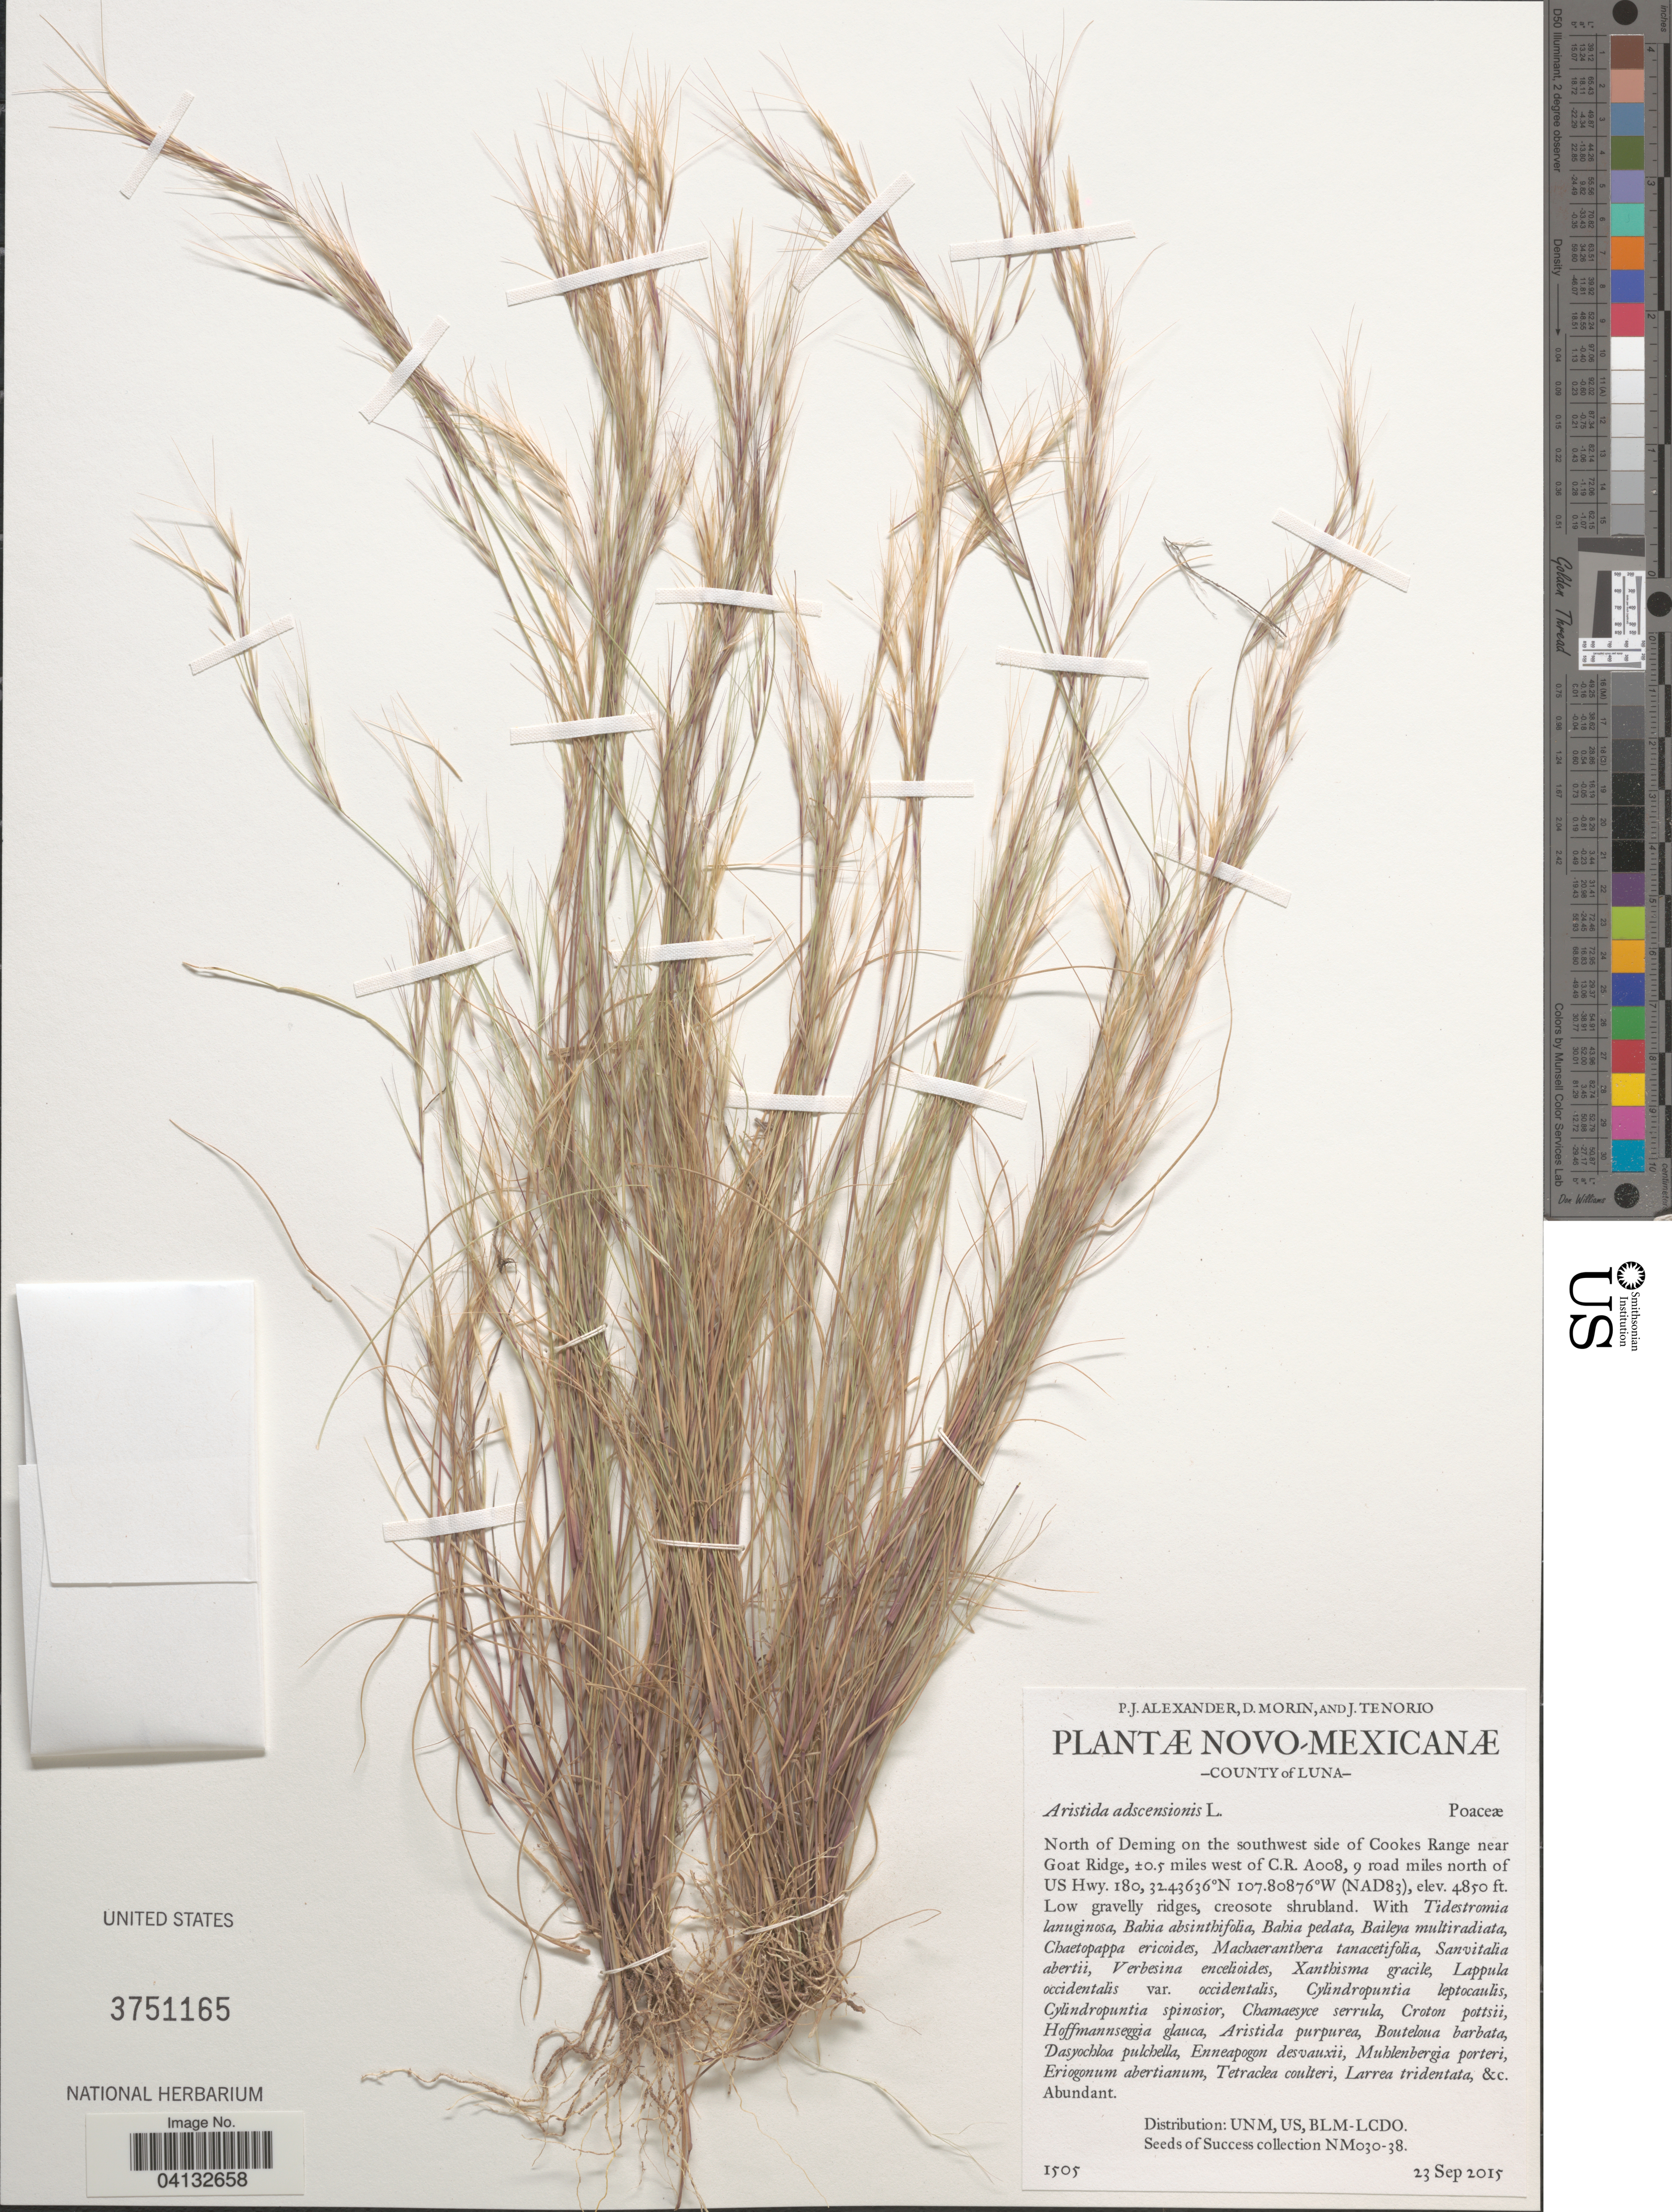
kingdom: Plantae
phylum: Tracheophyta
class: Liliopsida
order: Poales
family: Poaceae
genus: Aristida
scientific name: Aristida adscensionis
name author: L.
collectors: P. Alexander, D. Morin & J. Tenorio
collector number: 1505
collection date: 2015-09-23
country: United States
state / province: New Mexico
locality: County of Luna. North of Deming on the southwest side of Cookes Range near Goat Ridge, ±0.5 miles west of C.R. A008, 9 road miles north of US Hwy. 180.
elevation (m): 1478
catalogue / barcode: US 3751165